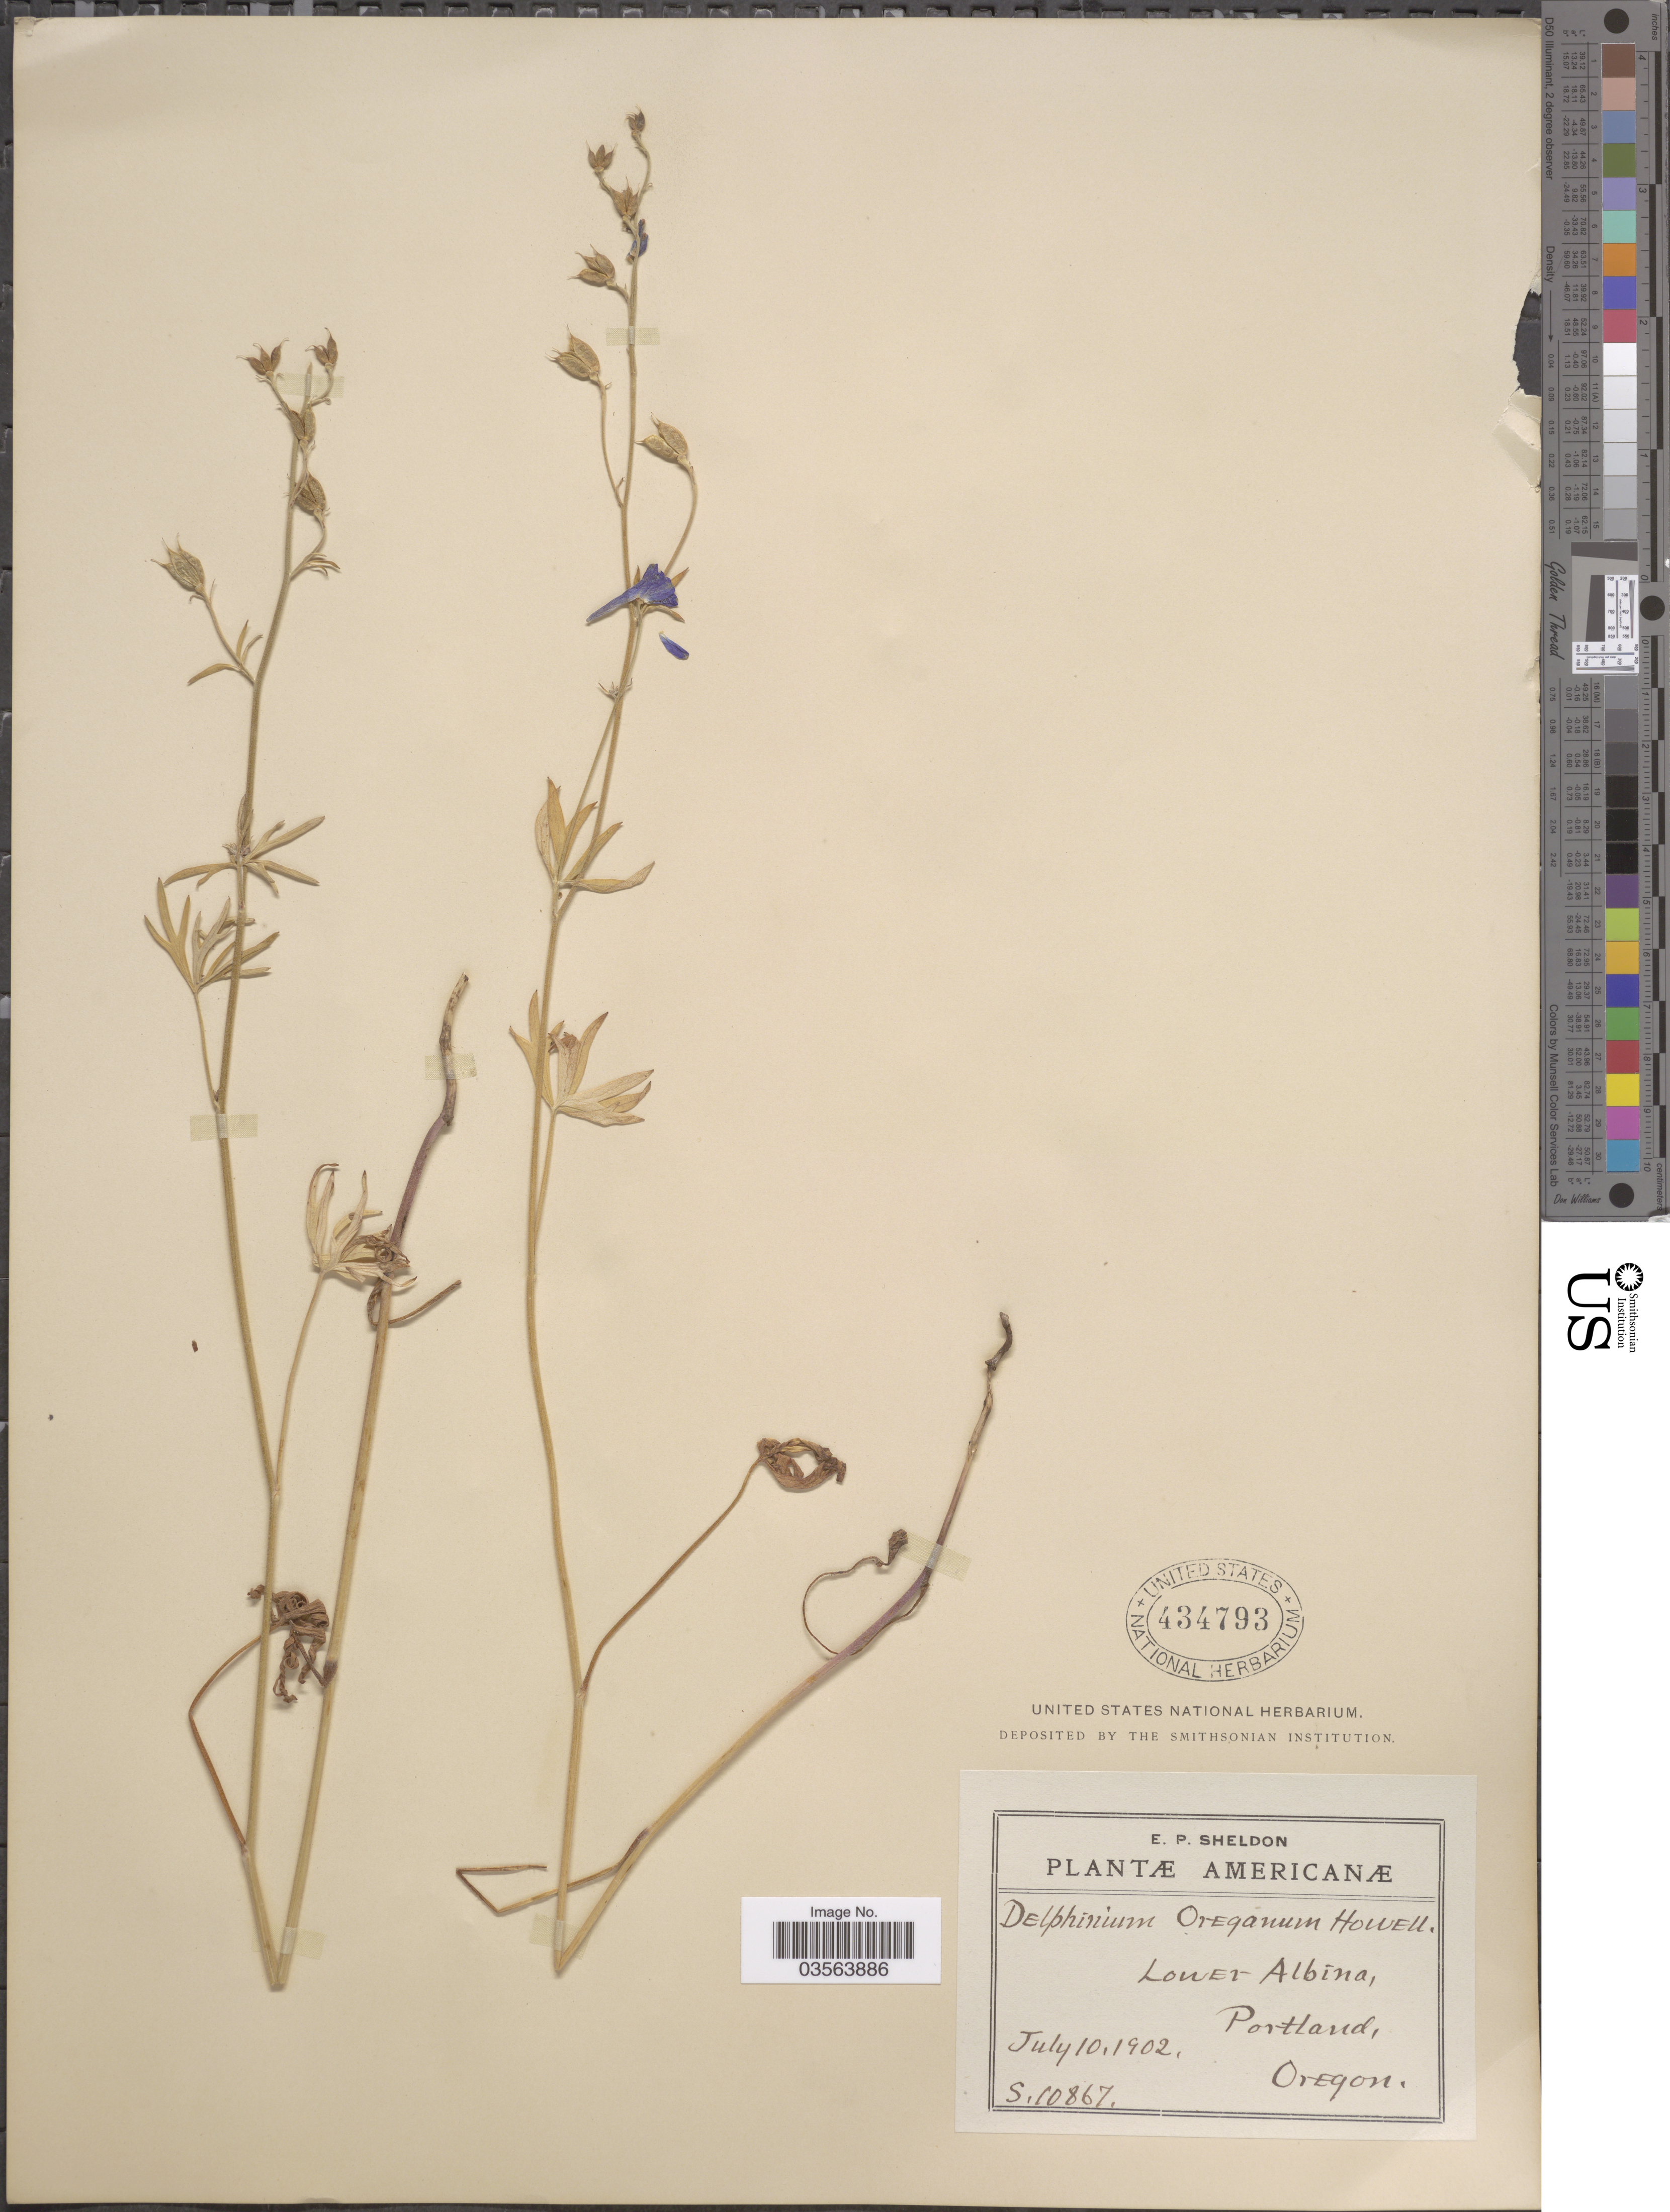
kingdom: Plantae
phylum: Tracheophyta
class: Magnoliopsida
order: Ranunculales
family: Ranunculaceae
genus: Delphinium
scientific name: Delphinium oreganum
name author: Howell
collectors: E. P. Sheldon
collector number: S.10867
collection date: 1902-07-10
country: United States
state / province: Oregon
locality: Lower Albina, Portland.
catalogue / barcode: US 434793